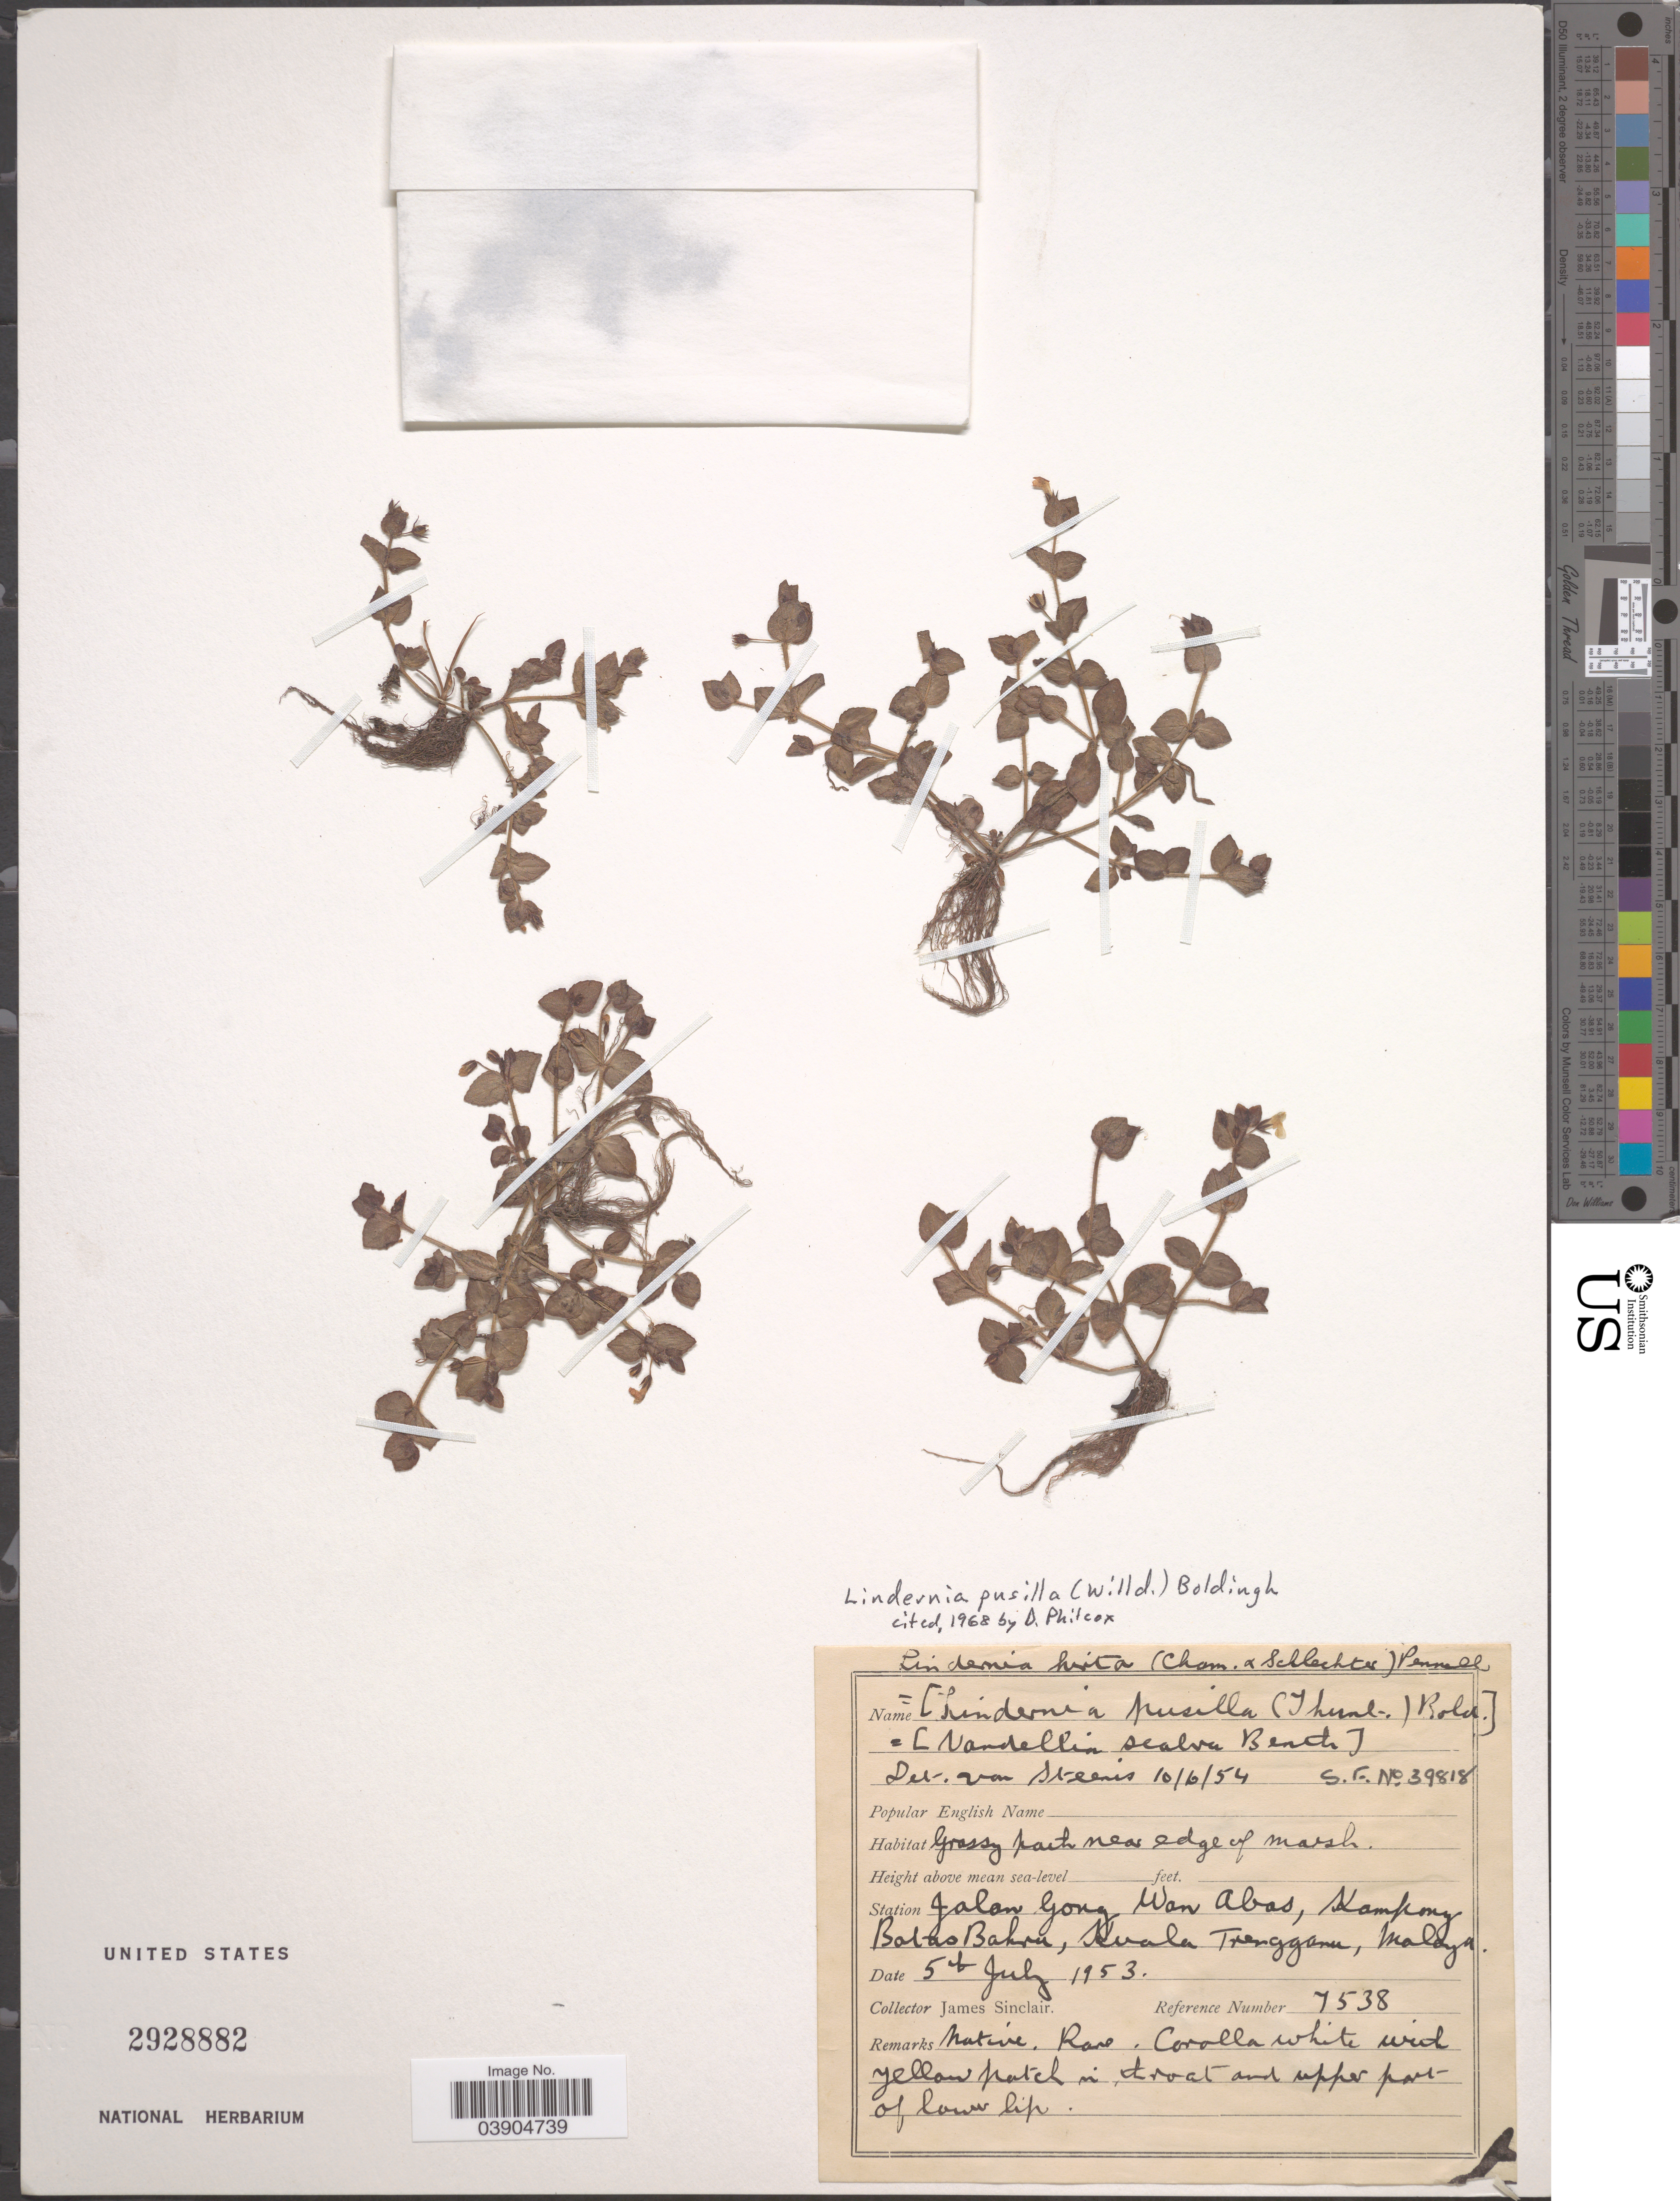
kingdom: Plantae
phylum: Tracheophyta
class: Magnoliopsida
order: Lamiales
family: Linderniaceae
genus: Lindernia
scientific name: Lindernia pusilla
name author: (Willd.) Bold.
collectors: J. Sinclair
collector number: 7538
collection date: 1953-07-05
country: Malaysia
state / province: Terengganu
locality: Station Jalan Gong Wan Abas, Kampong Batas Bakru, Kuala Trengganu, Malaya.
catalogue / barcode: US 2928882